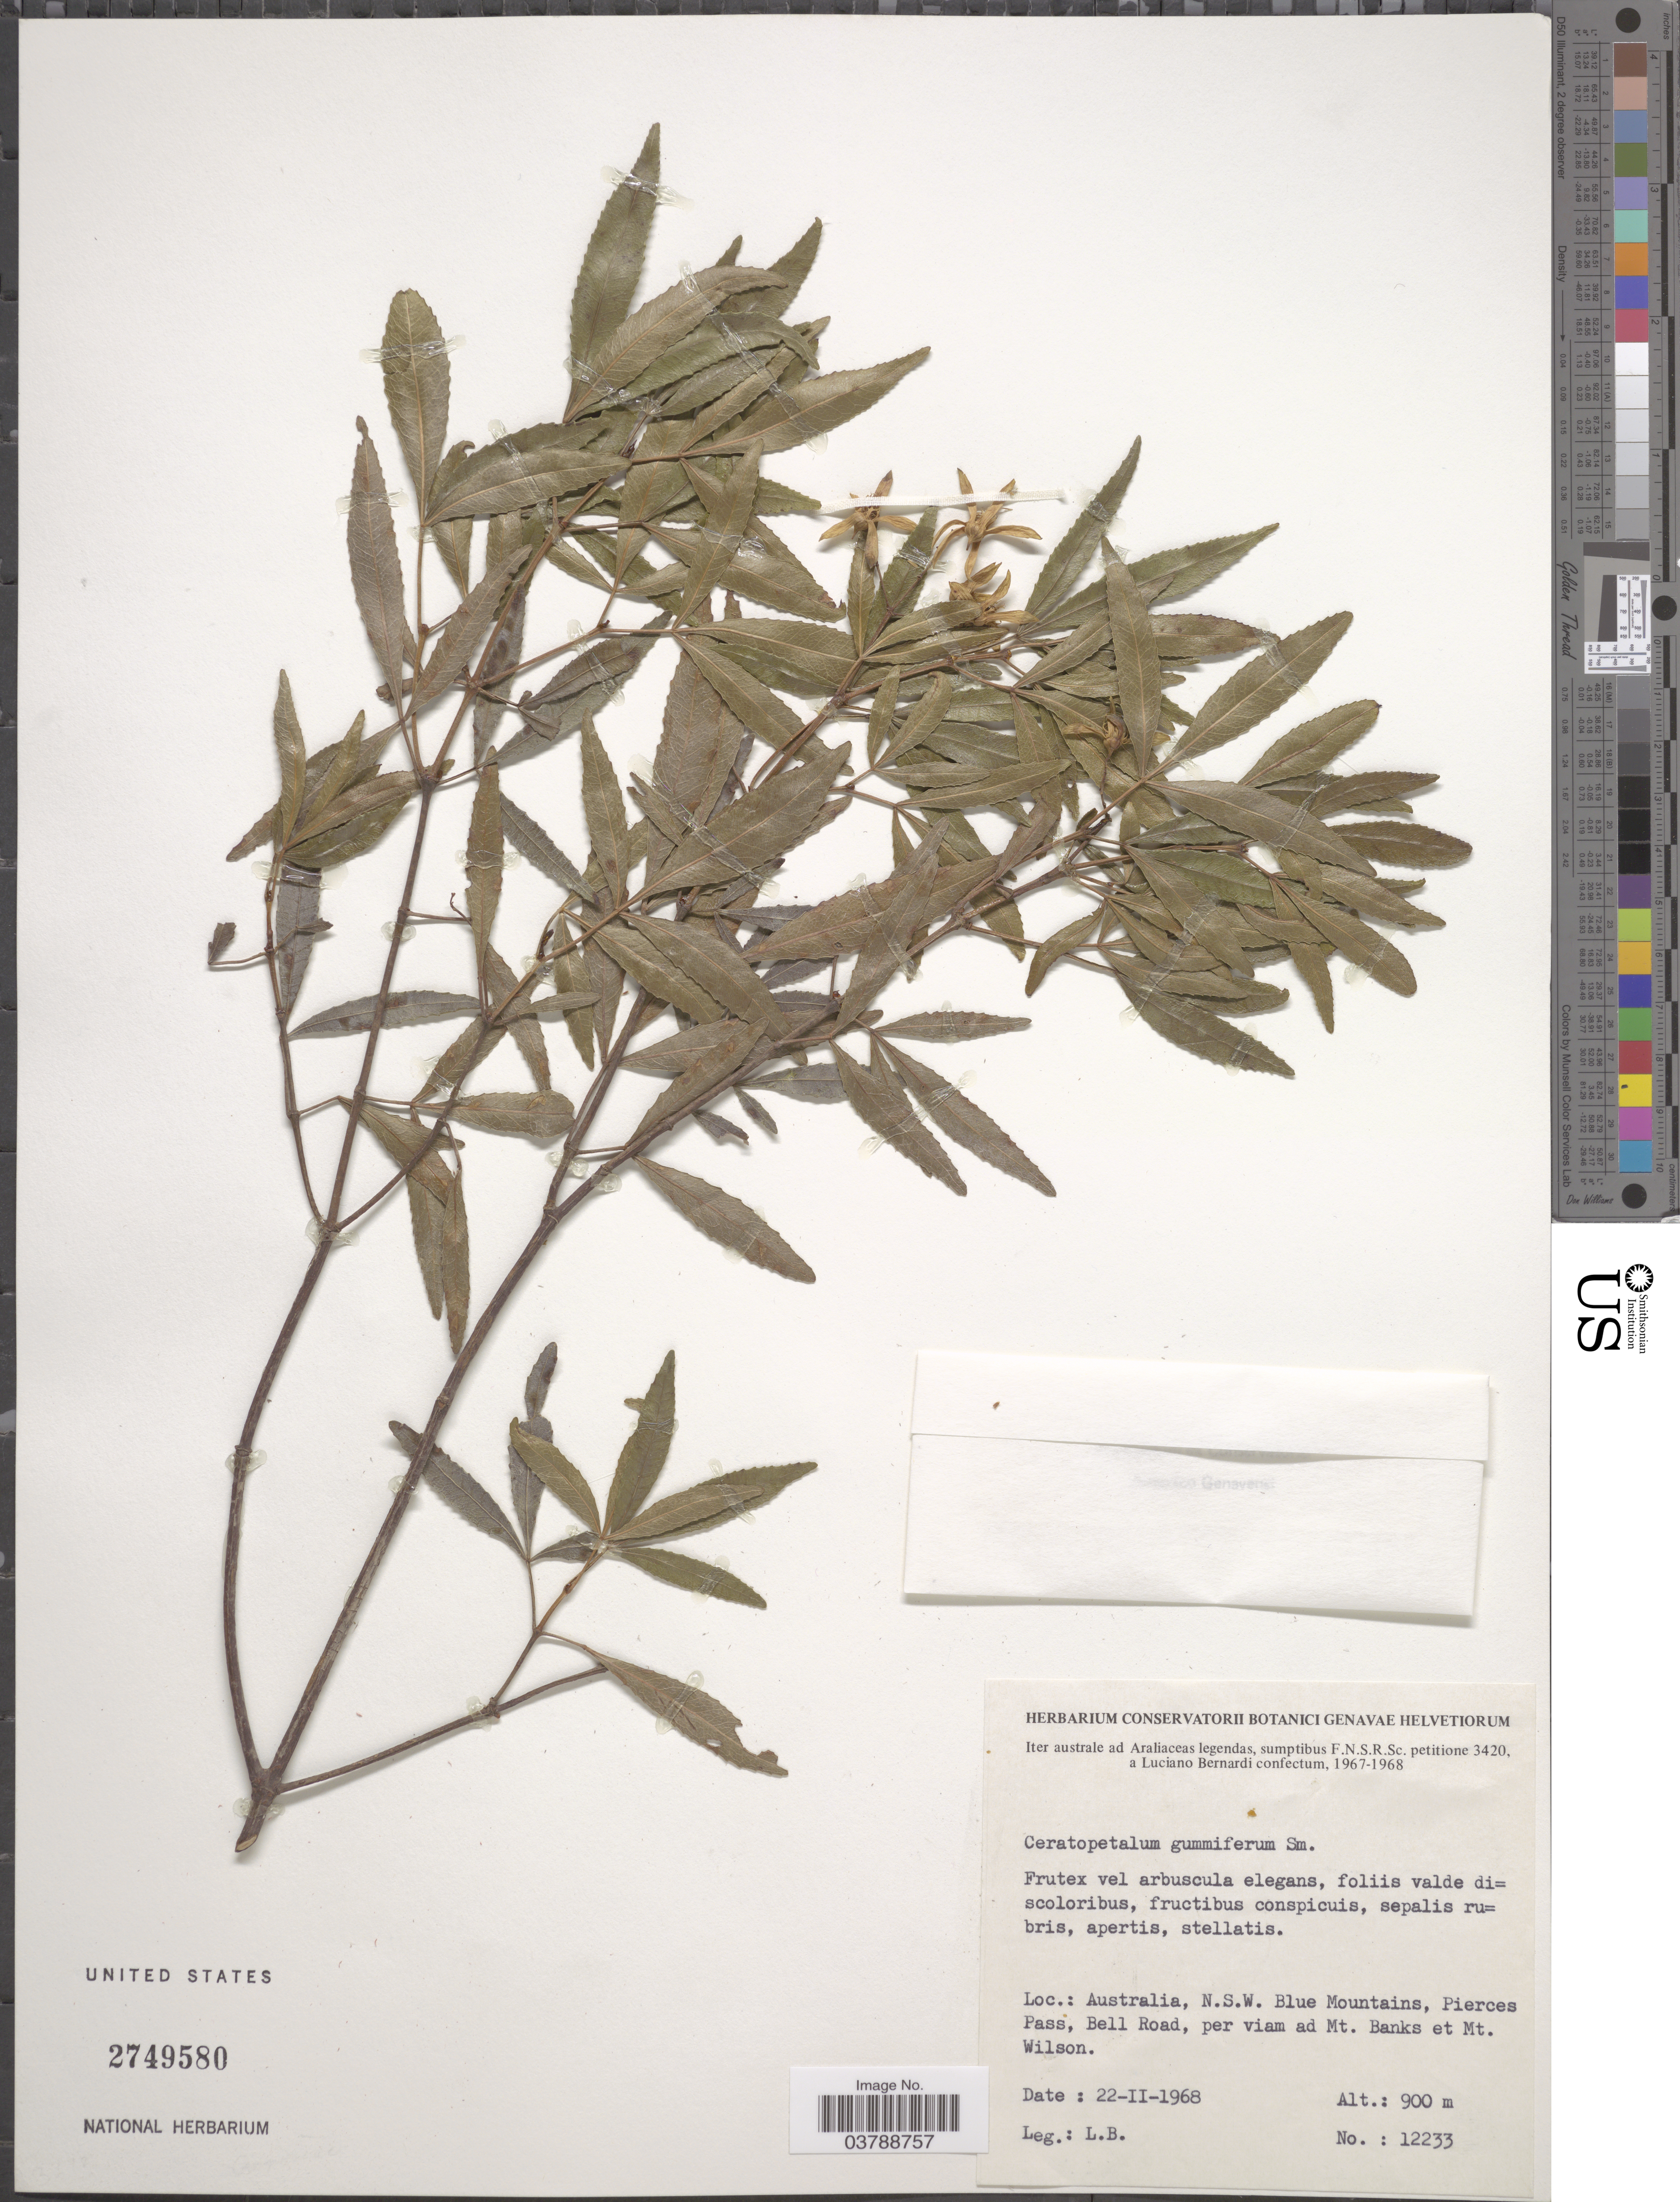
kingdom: Plantae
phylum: Tracheophyta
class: Magnoliopsida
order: Oxalidales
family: Cunoniaceae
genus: Ceratopetalum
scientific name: Ceratopetalum gummiferum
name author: Sm.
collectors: L. Bernardi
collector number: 12233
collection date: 1968-02-22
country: Australia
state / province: New South Wales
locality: Blue Mountains, Pierces Pass, Bell Road, per viam ad Mt. Banks et Mt. Wilson.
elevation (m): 900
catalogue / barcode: US 2749580